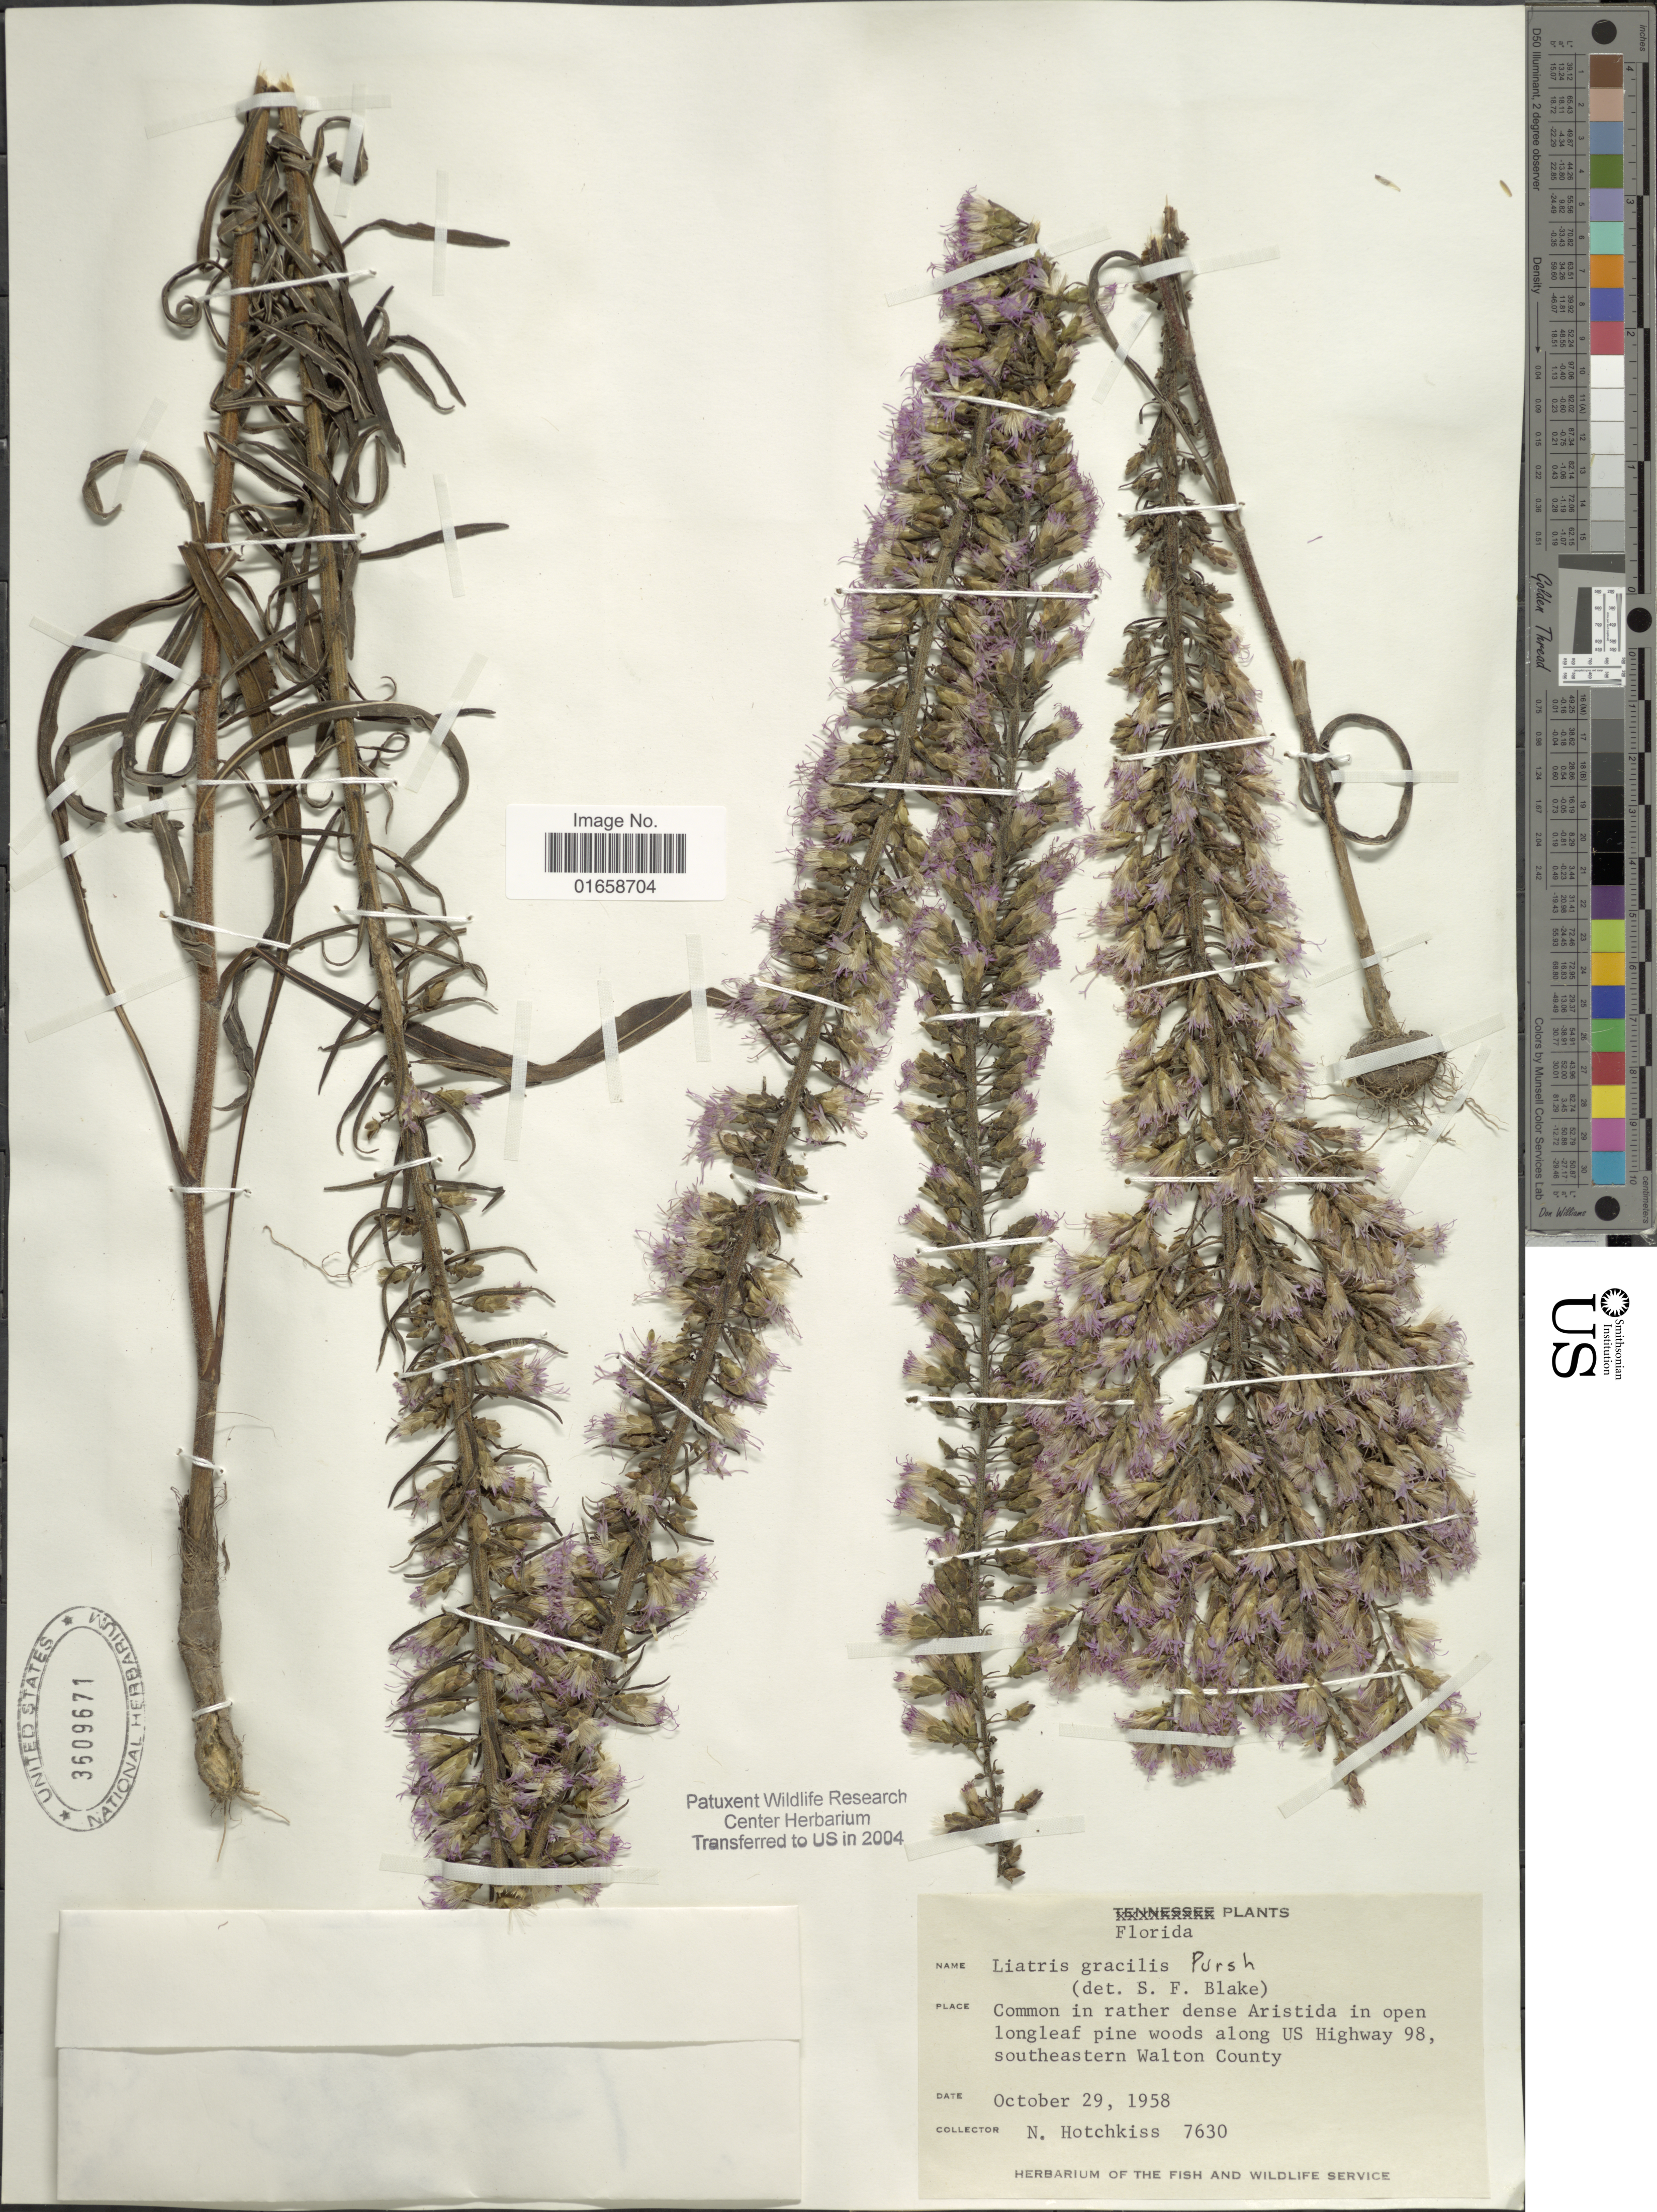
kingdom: Plantae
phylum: Tracheophyta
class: Magnoliopsida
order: Asterales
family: Asteraceae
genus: Liatris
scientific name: Liatris gracilis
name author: Pursh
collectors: N. Hotchkiss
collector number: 7630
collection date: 1958-10-29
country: United States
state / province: Florida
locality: Common in rather dense Aristida in open longleaf pine woods along US Highway 98, southeastern Walton County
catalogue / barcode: US 3509671